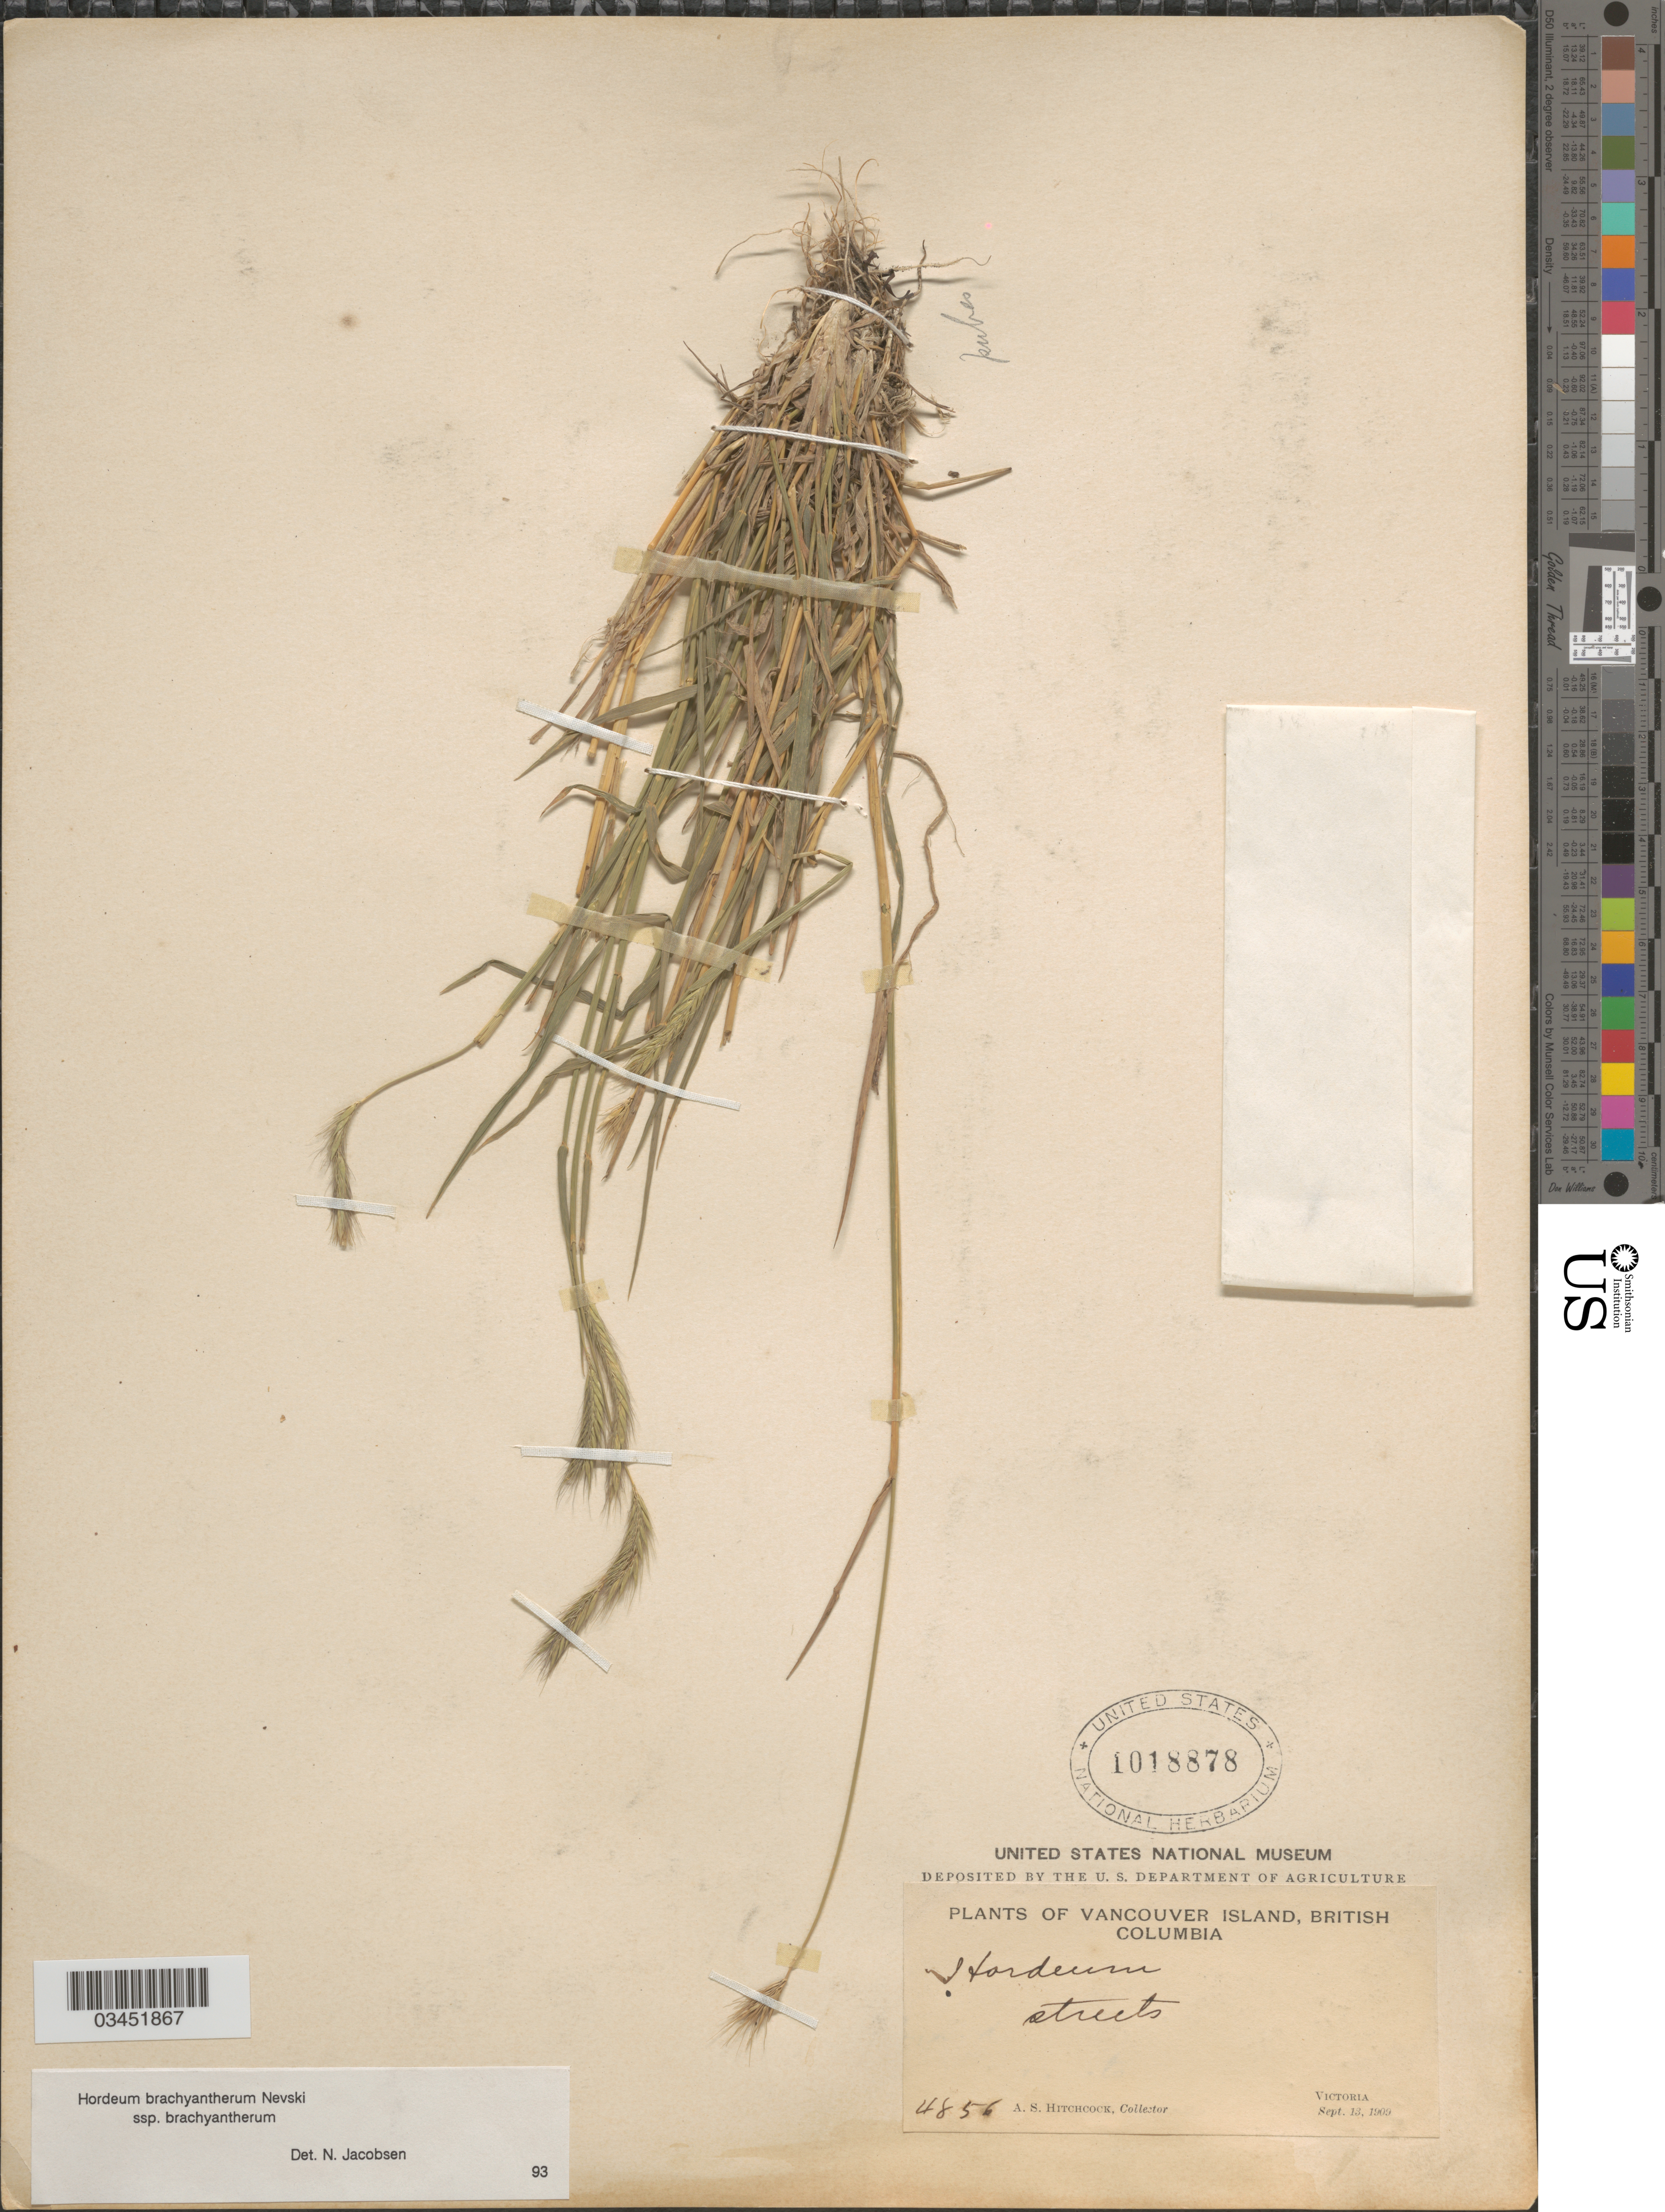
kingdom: Plantae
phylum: Tracheophyta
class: Liliopsida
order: Poales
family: Poaceae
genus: Hordeum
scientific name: Hordeum brachyantherum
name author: Nevski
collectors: A. S. Hitchcock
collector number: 4856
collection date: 1909-09-13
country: Canada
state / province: British Columbia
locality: Vancouver Island. Victoria.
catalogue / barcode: US 1018878